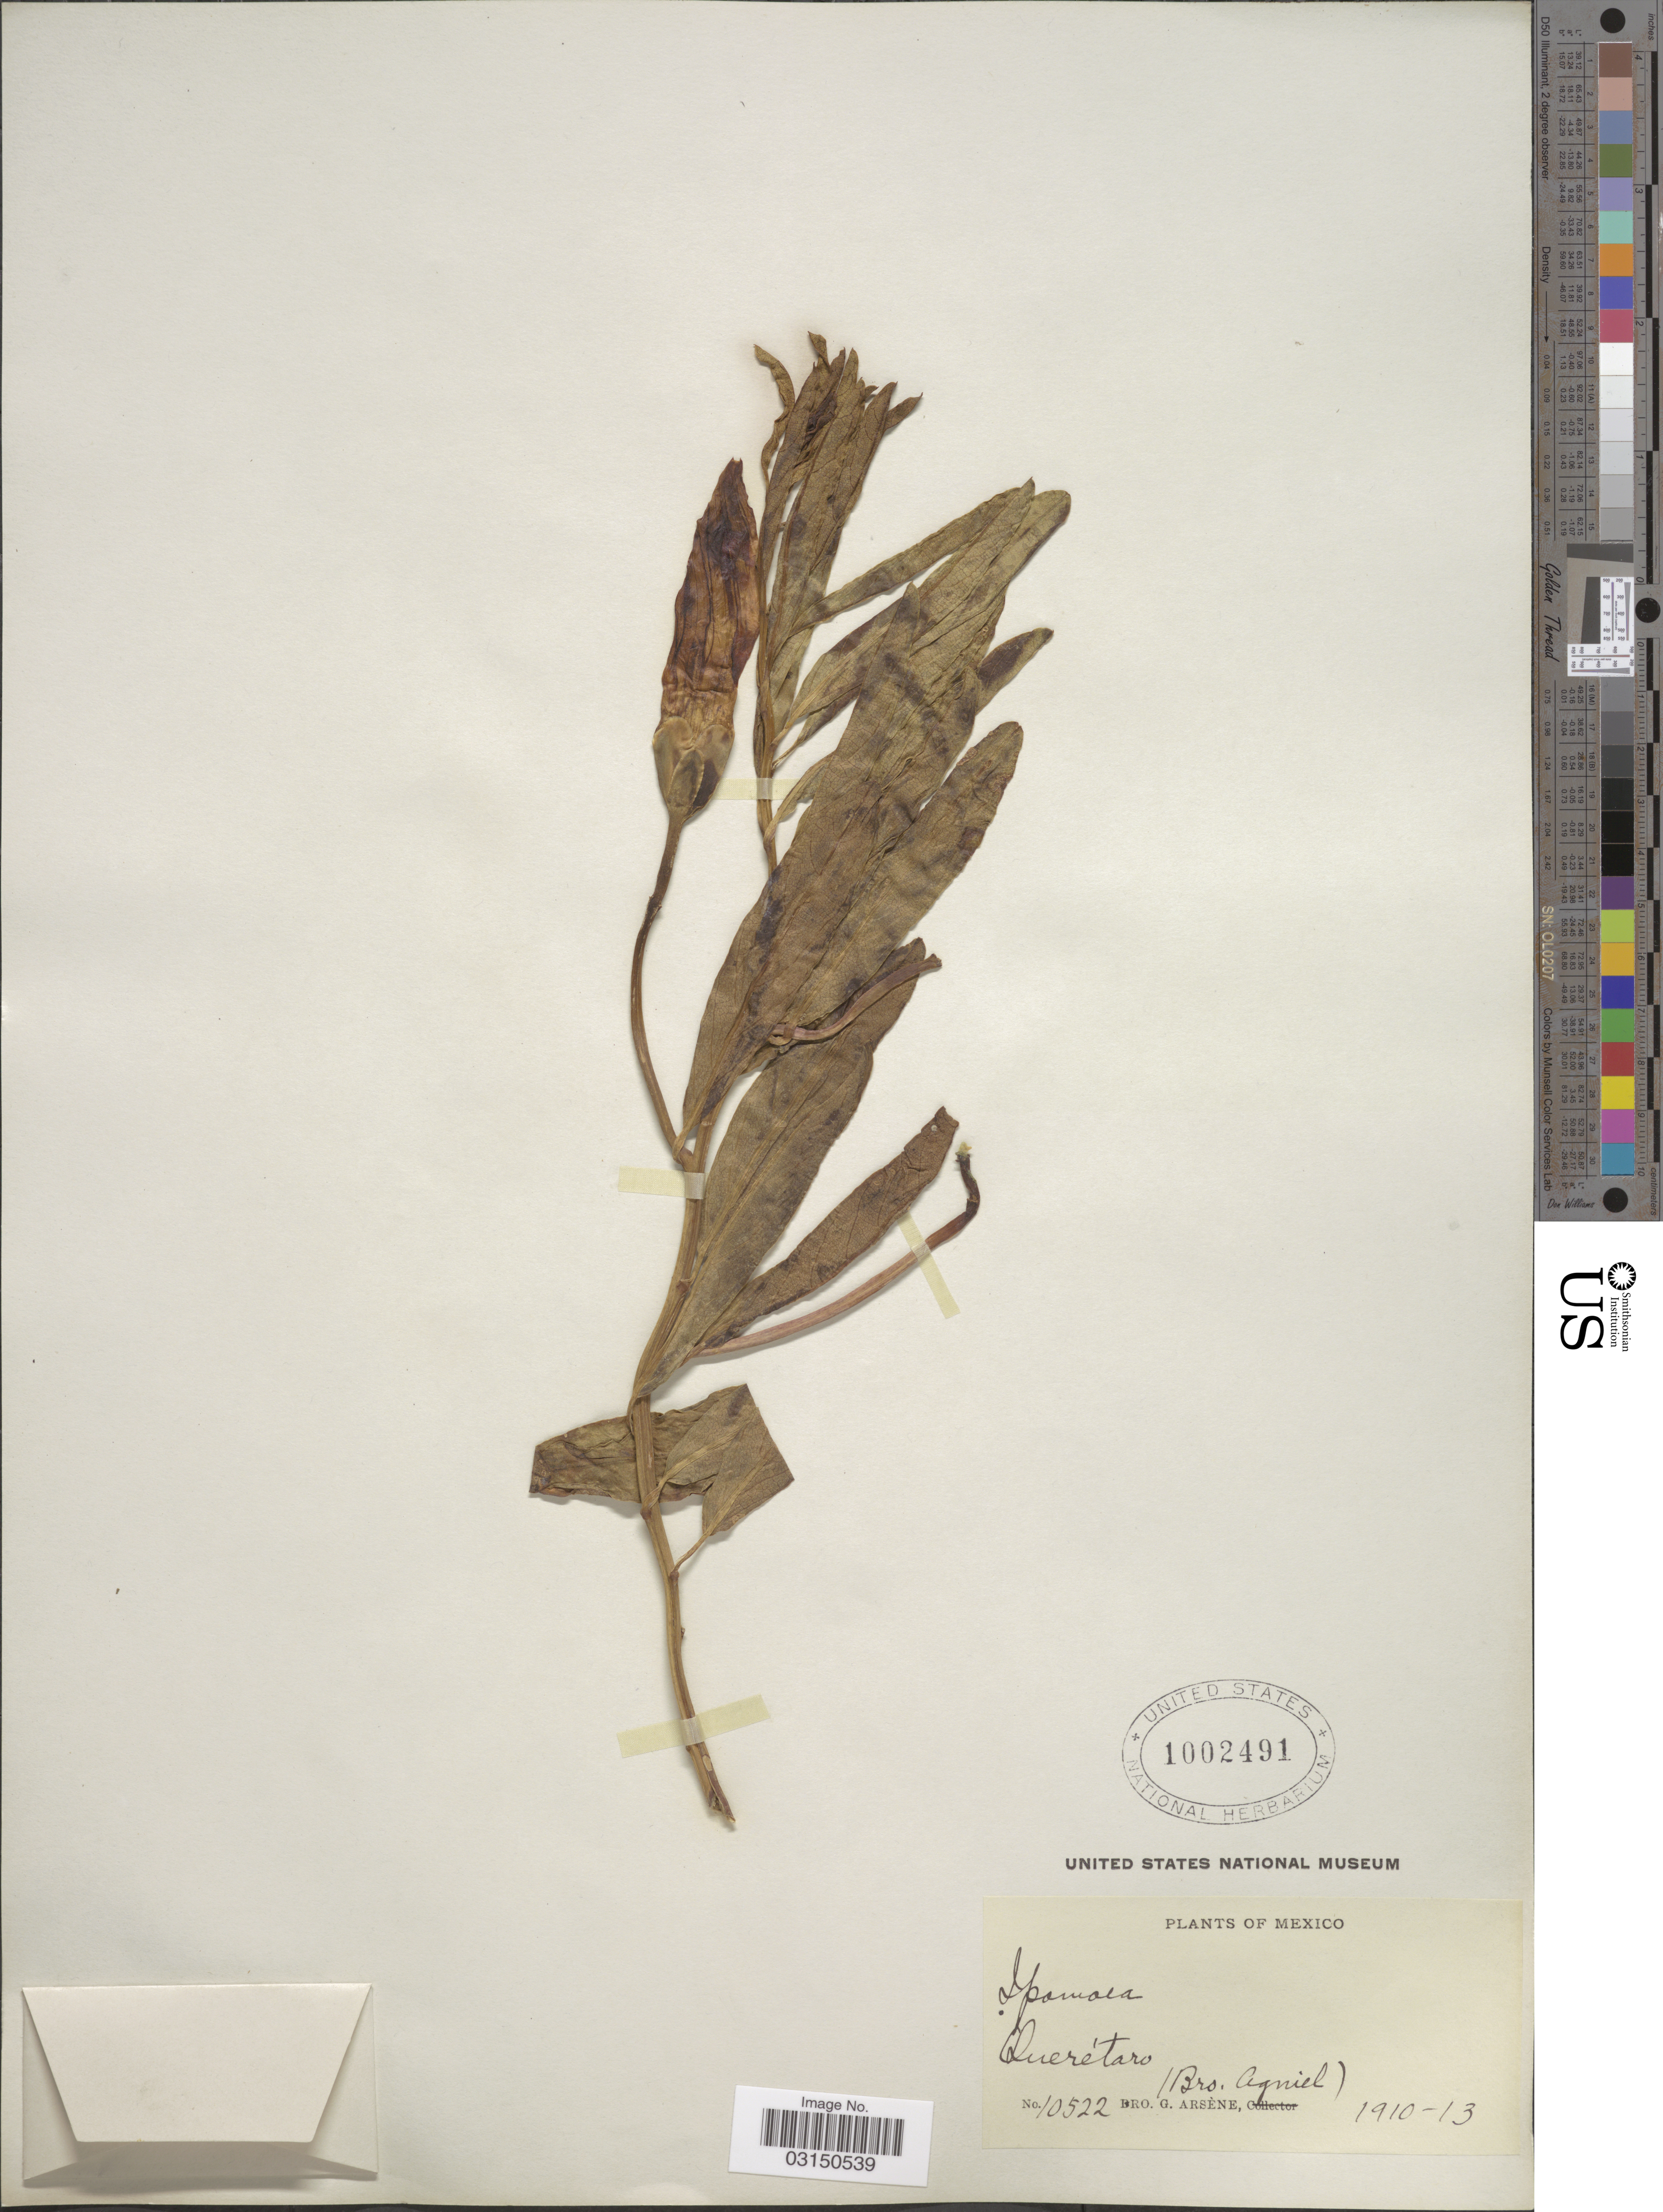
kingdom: Plantae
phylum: Tracheophyta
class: Magnoliopsida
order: Solanales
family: Convolvulaceae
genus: Ipomoea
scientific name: Ipomoea longifolia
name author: Benth.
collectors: Bro. G. Arsène & Bro. Agniel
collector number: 10522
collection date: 1910/1913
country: Mexico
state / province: Querétaro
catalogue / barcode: US 1002491